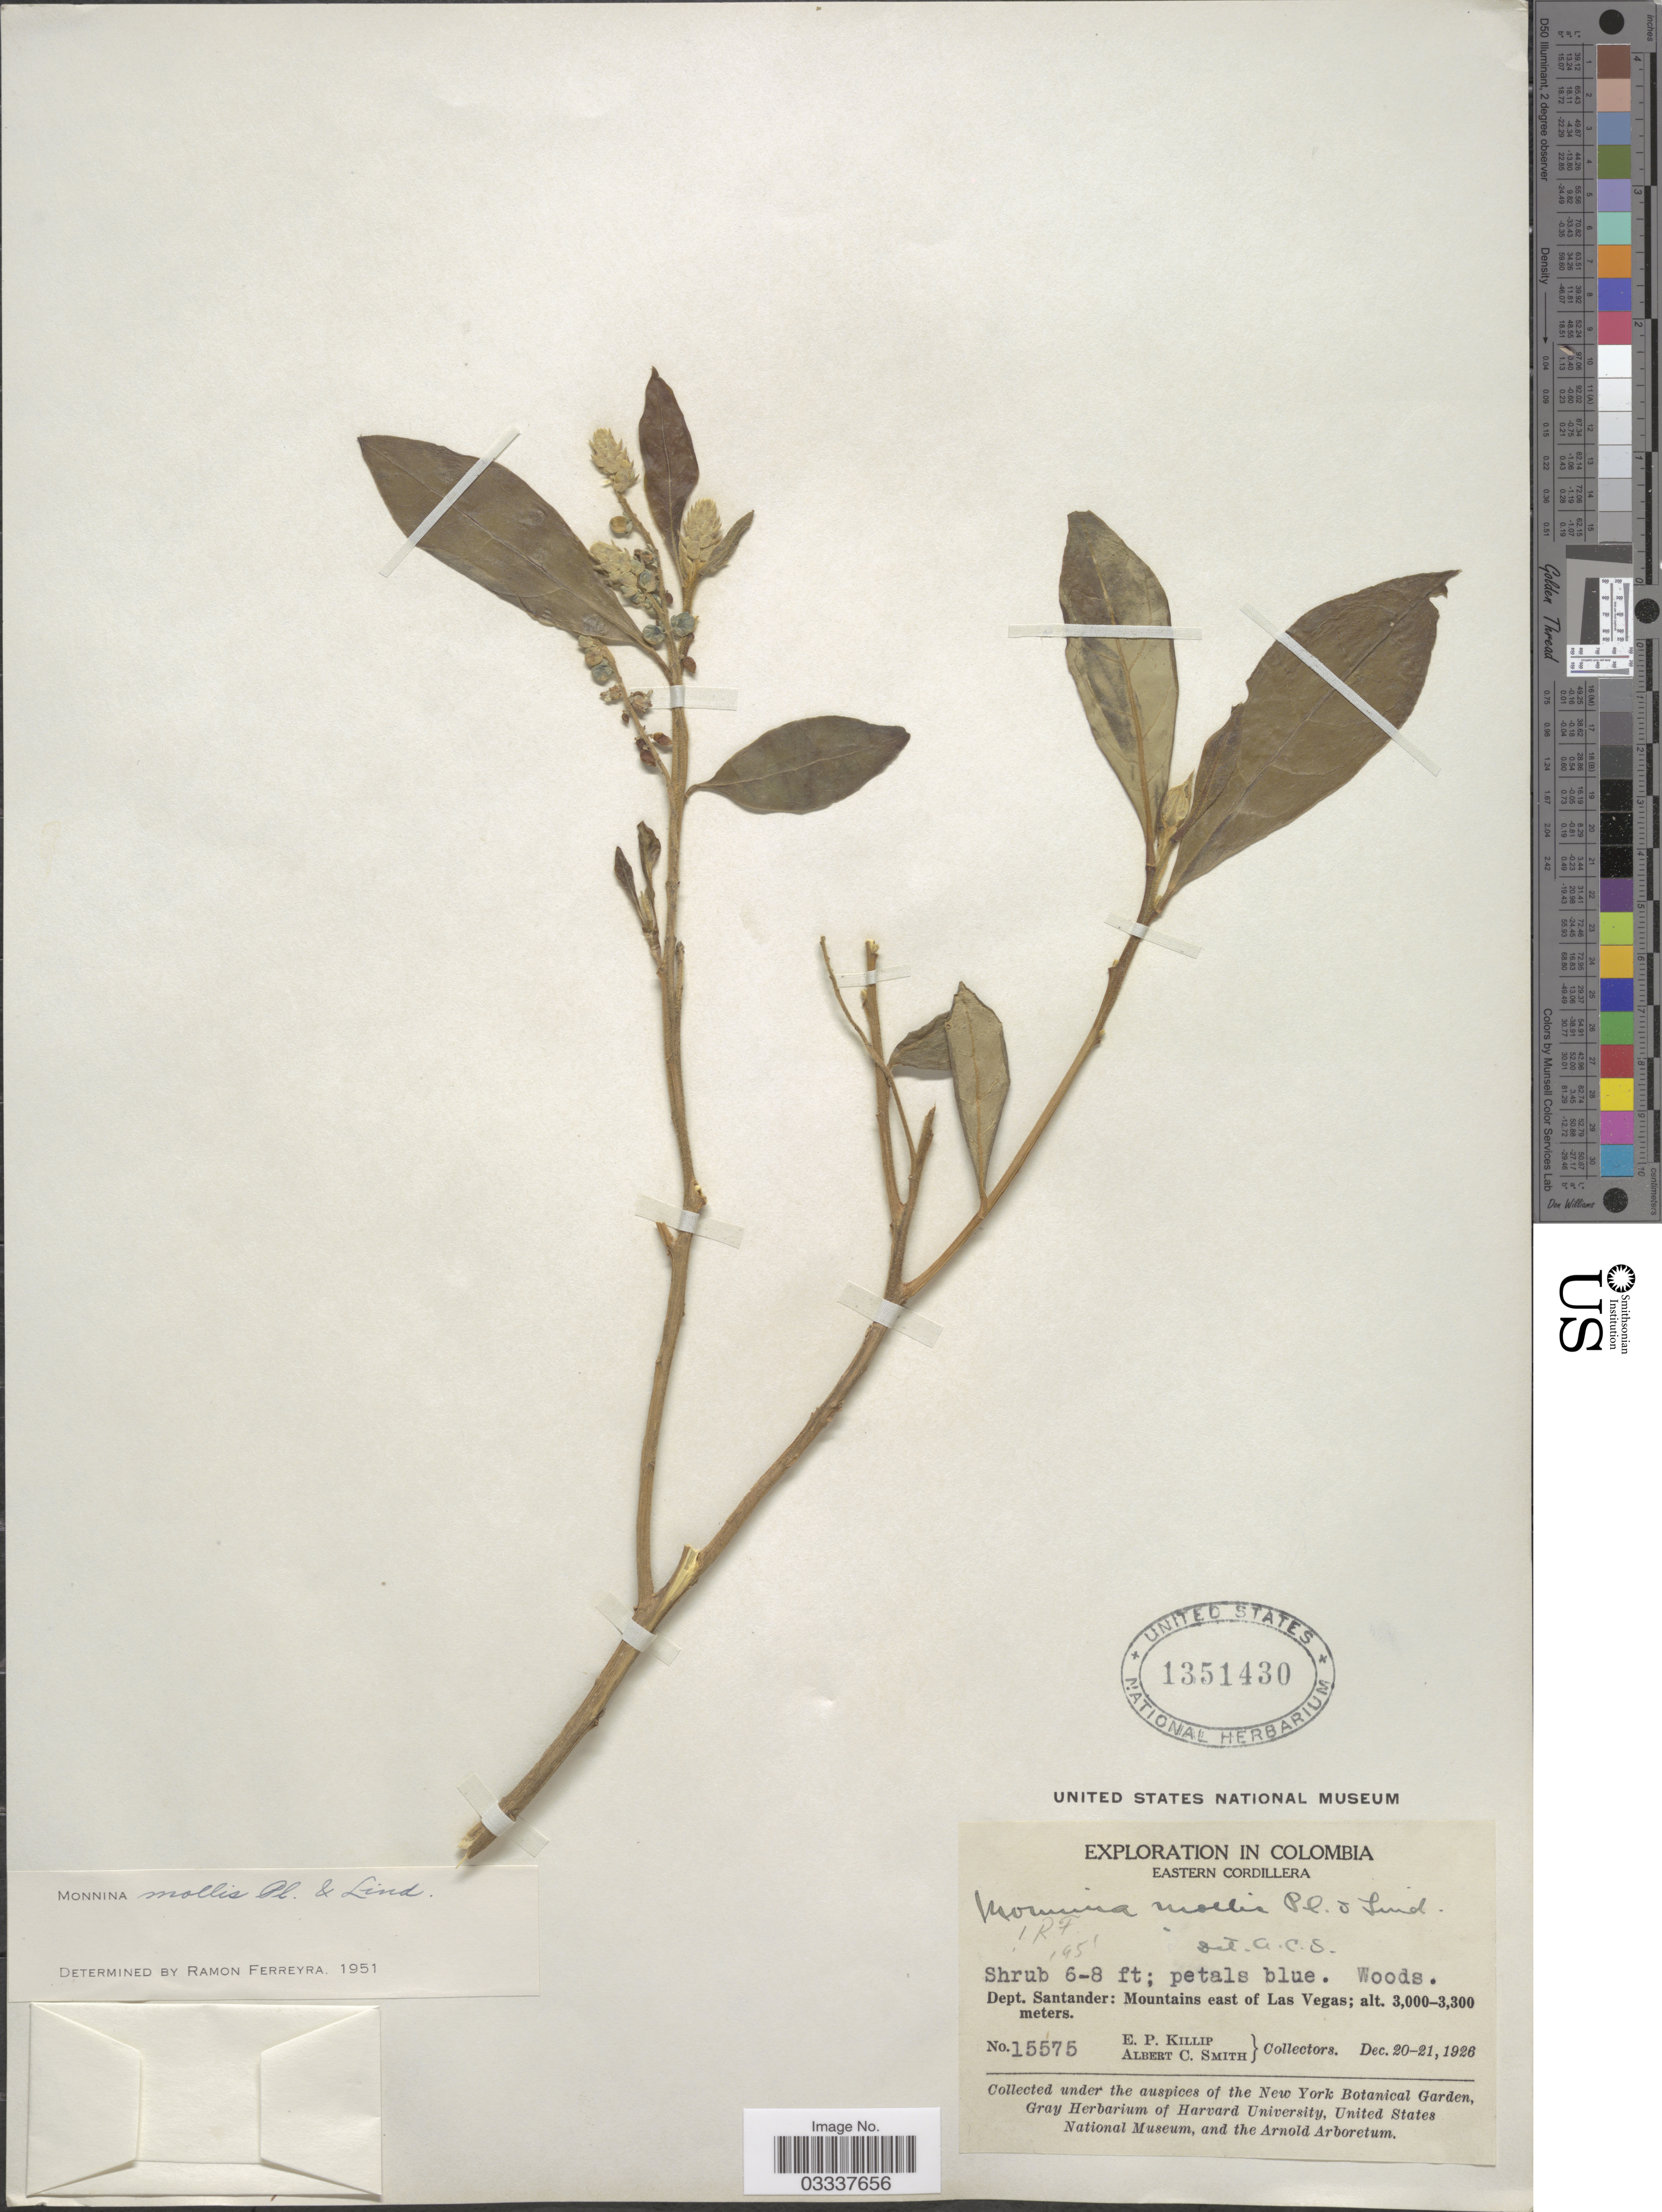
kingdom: Plantae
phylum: Tracheophyta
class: Magnoliopsida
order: Fabales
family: Polygalaceae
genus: Monnina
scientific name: Monnina mollis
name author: Planch. & Linden in Triana & Planch.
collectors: E. P. Killip & A. C. Smith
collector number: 15575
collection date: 1926-12-20/1926-12-21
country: Colombia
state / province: Santander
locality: Eastern Cordillera, Dept. Santander: Mountains east of Las Vegas.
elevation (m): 3000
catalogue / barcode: US 1351430